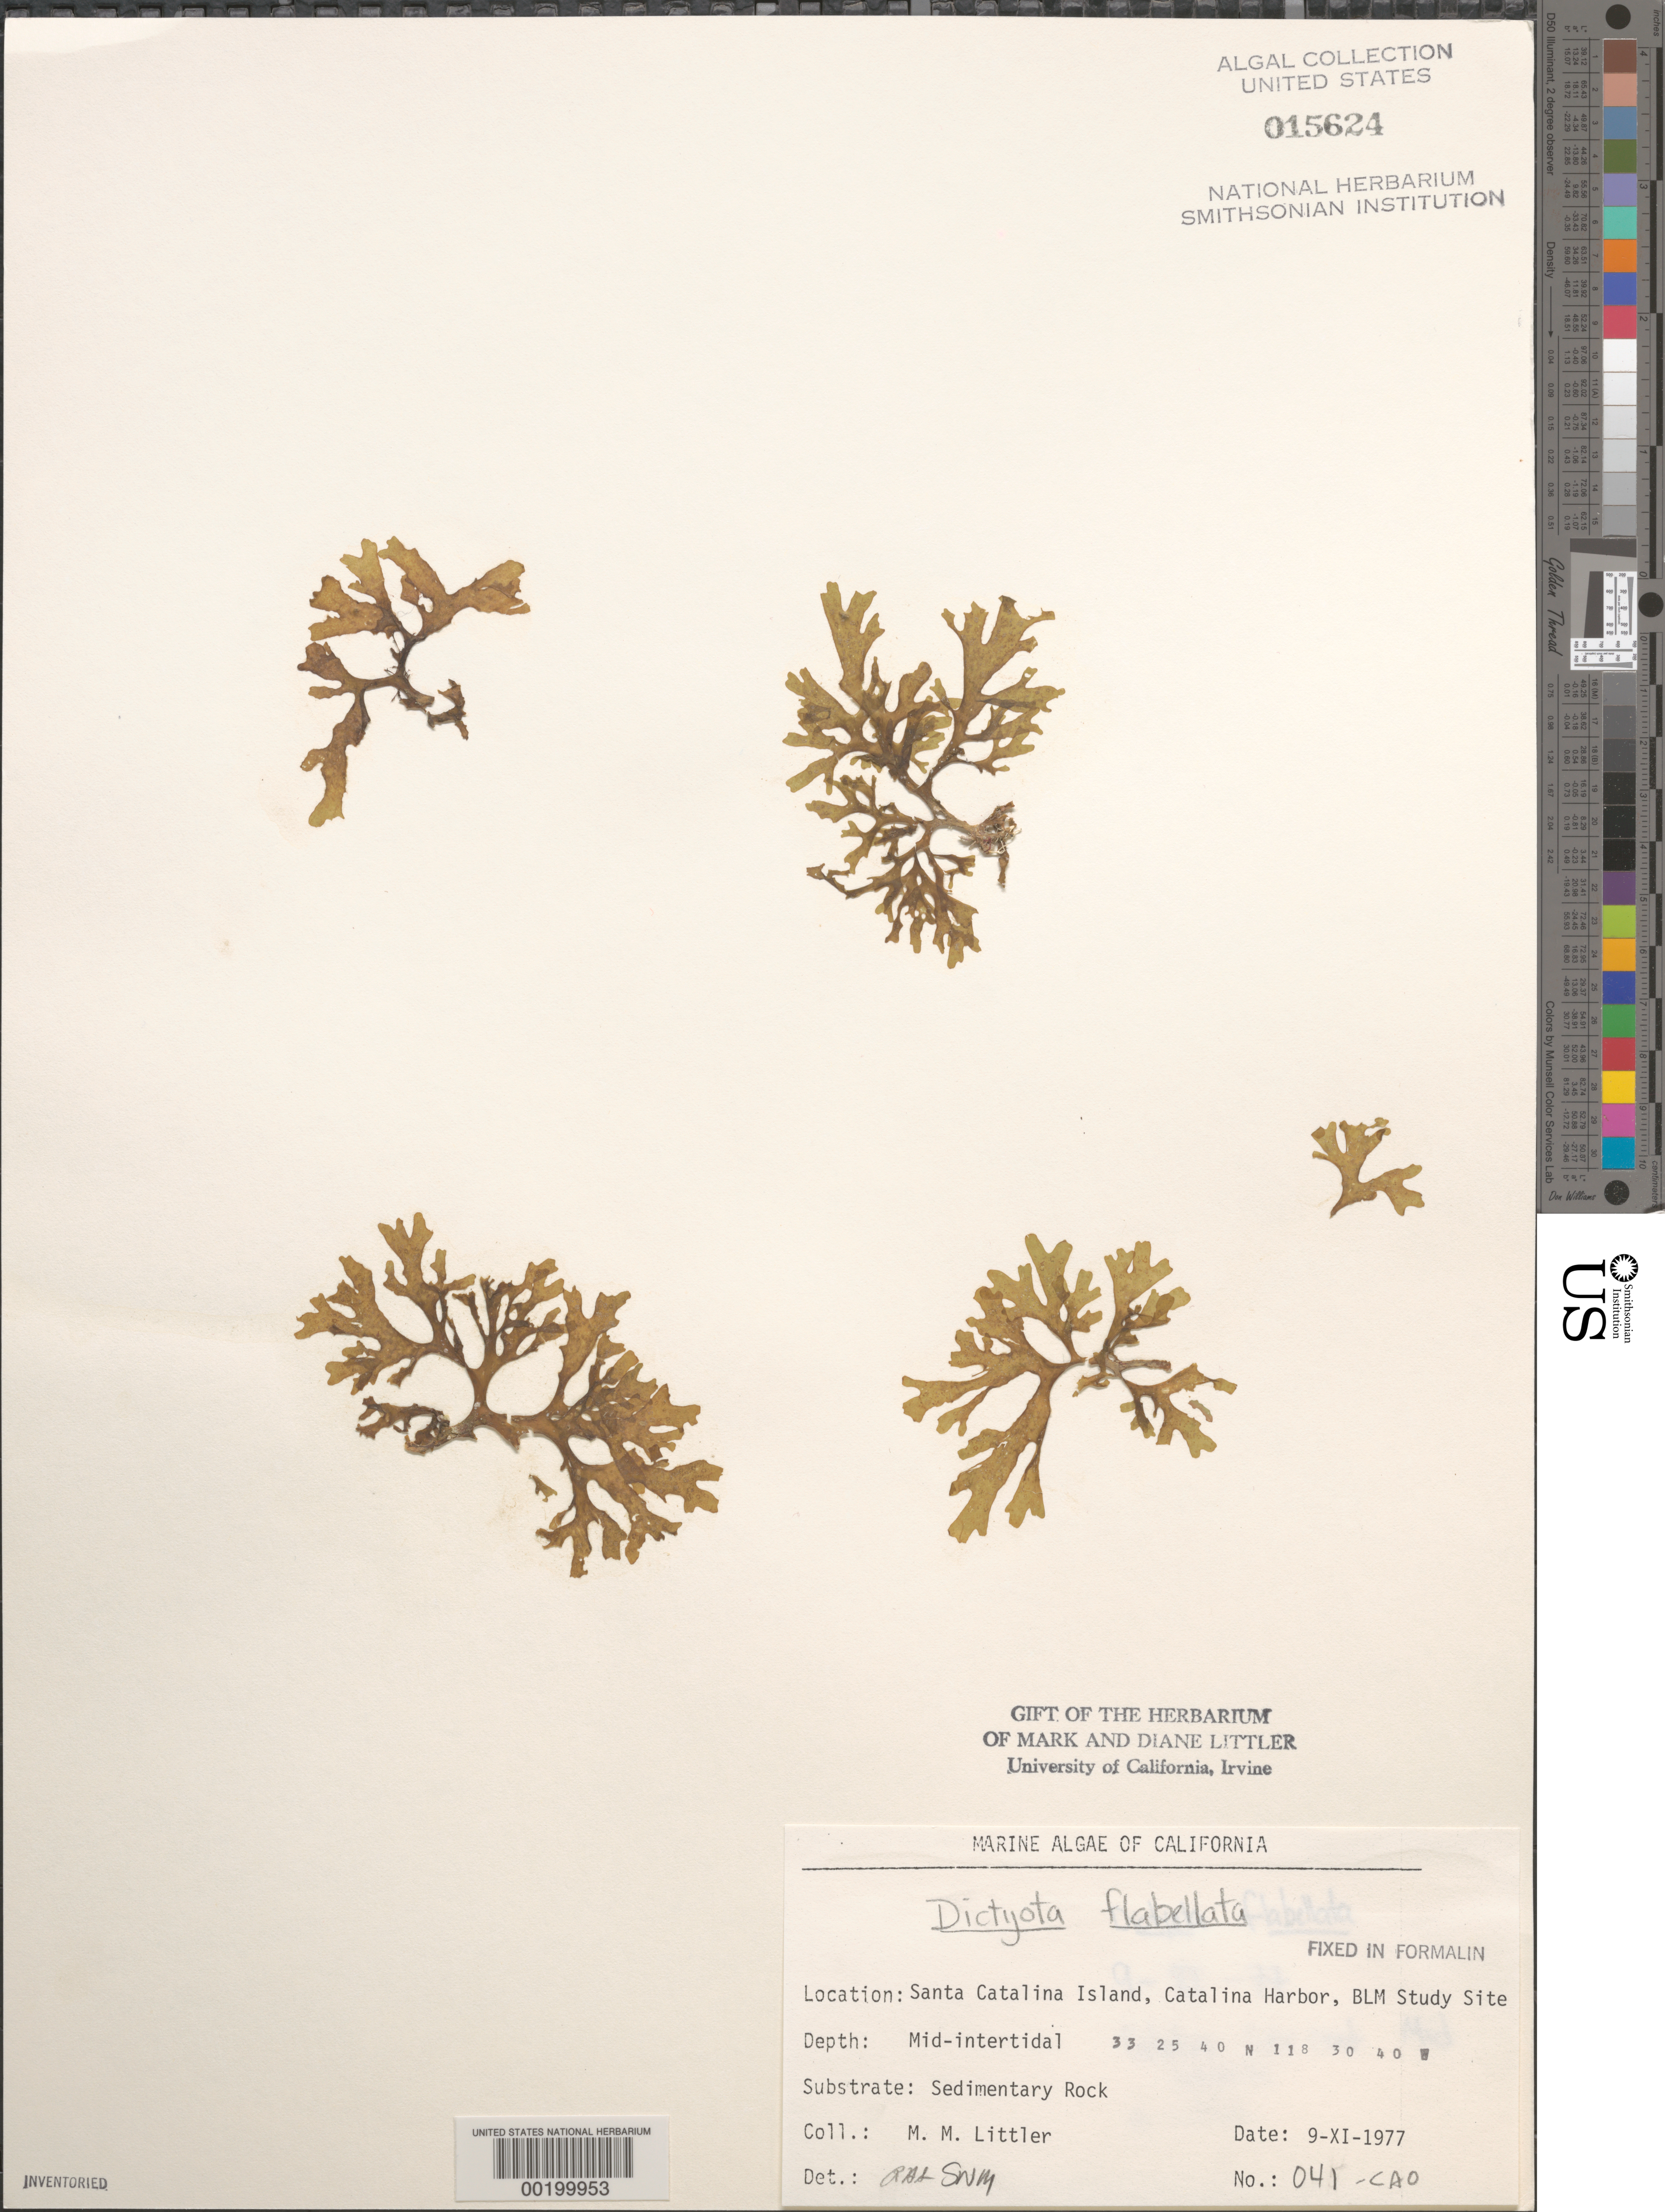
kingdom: Chromista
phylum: Ochrophyta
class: Phaeophyceae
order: Dictyotales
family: Dictyotaceae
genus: Dictyota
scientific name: Dictyota flabellata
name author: (Collins) Setch. & N.L. Gardner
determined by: Sims, Robert H.; Murray, S. N.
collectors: M. M. Littler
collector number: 041-cao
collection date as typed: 09 Nov 1977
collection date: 1977-11-09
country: United States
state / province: California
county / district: Los Angeles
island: Santa Catalina Island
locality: Catalina Harbor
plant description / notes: BLM-SOCALBIGHT Rocky Intertidal Survey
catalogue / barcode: US 15624